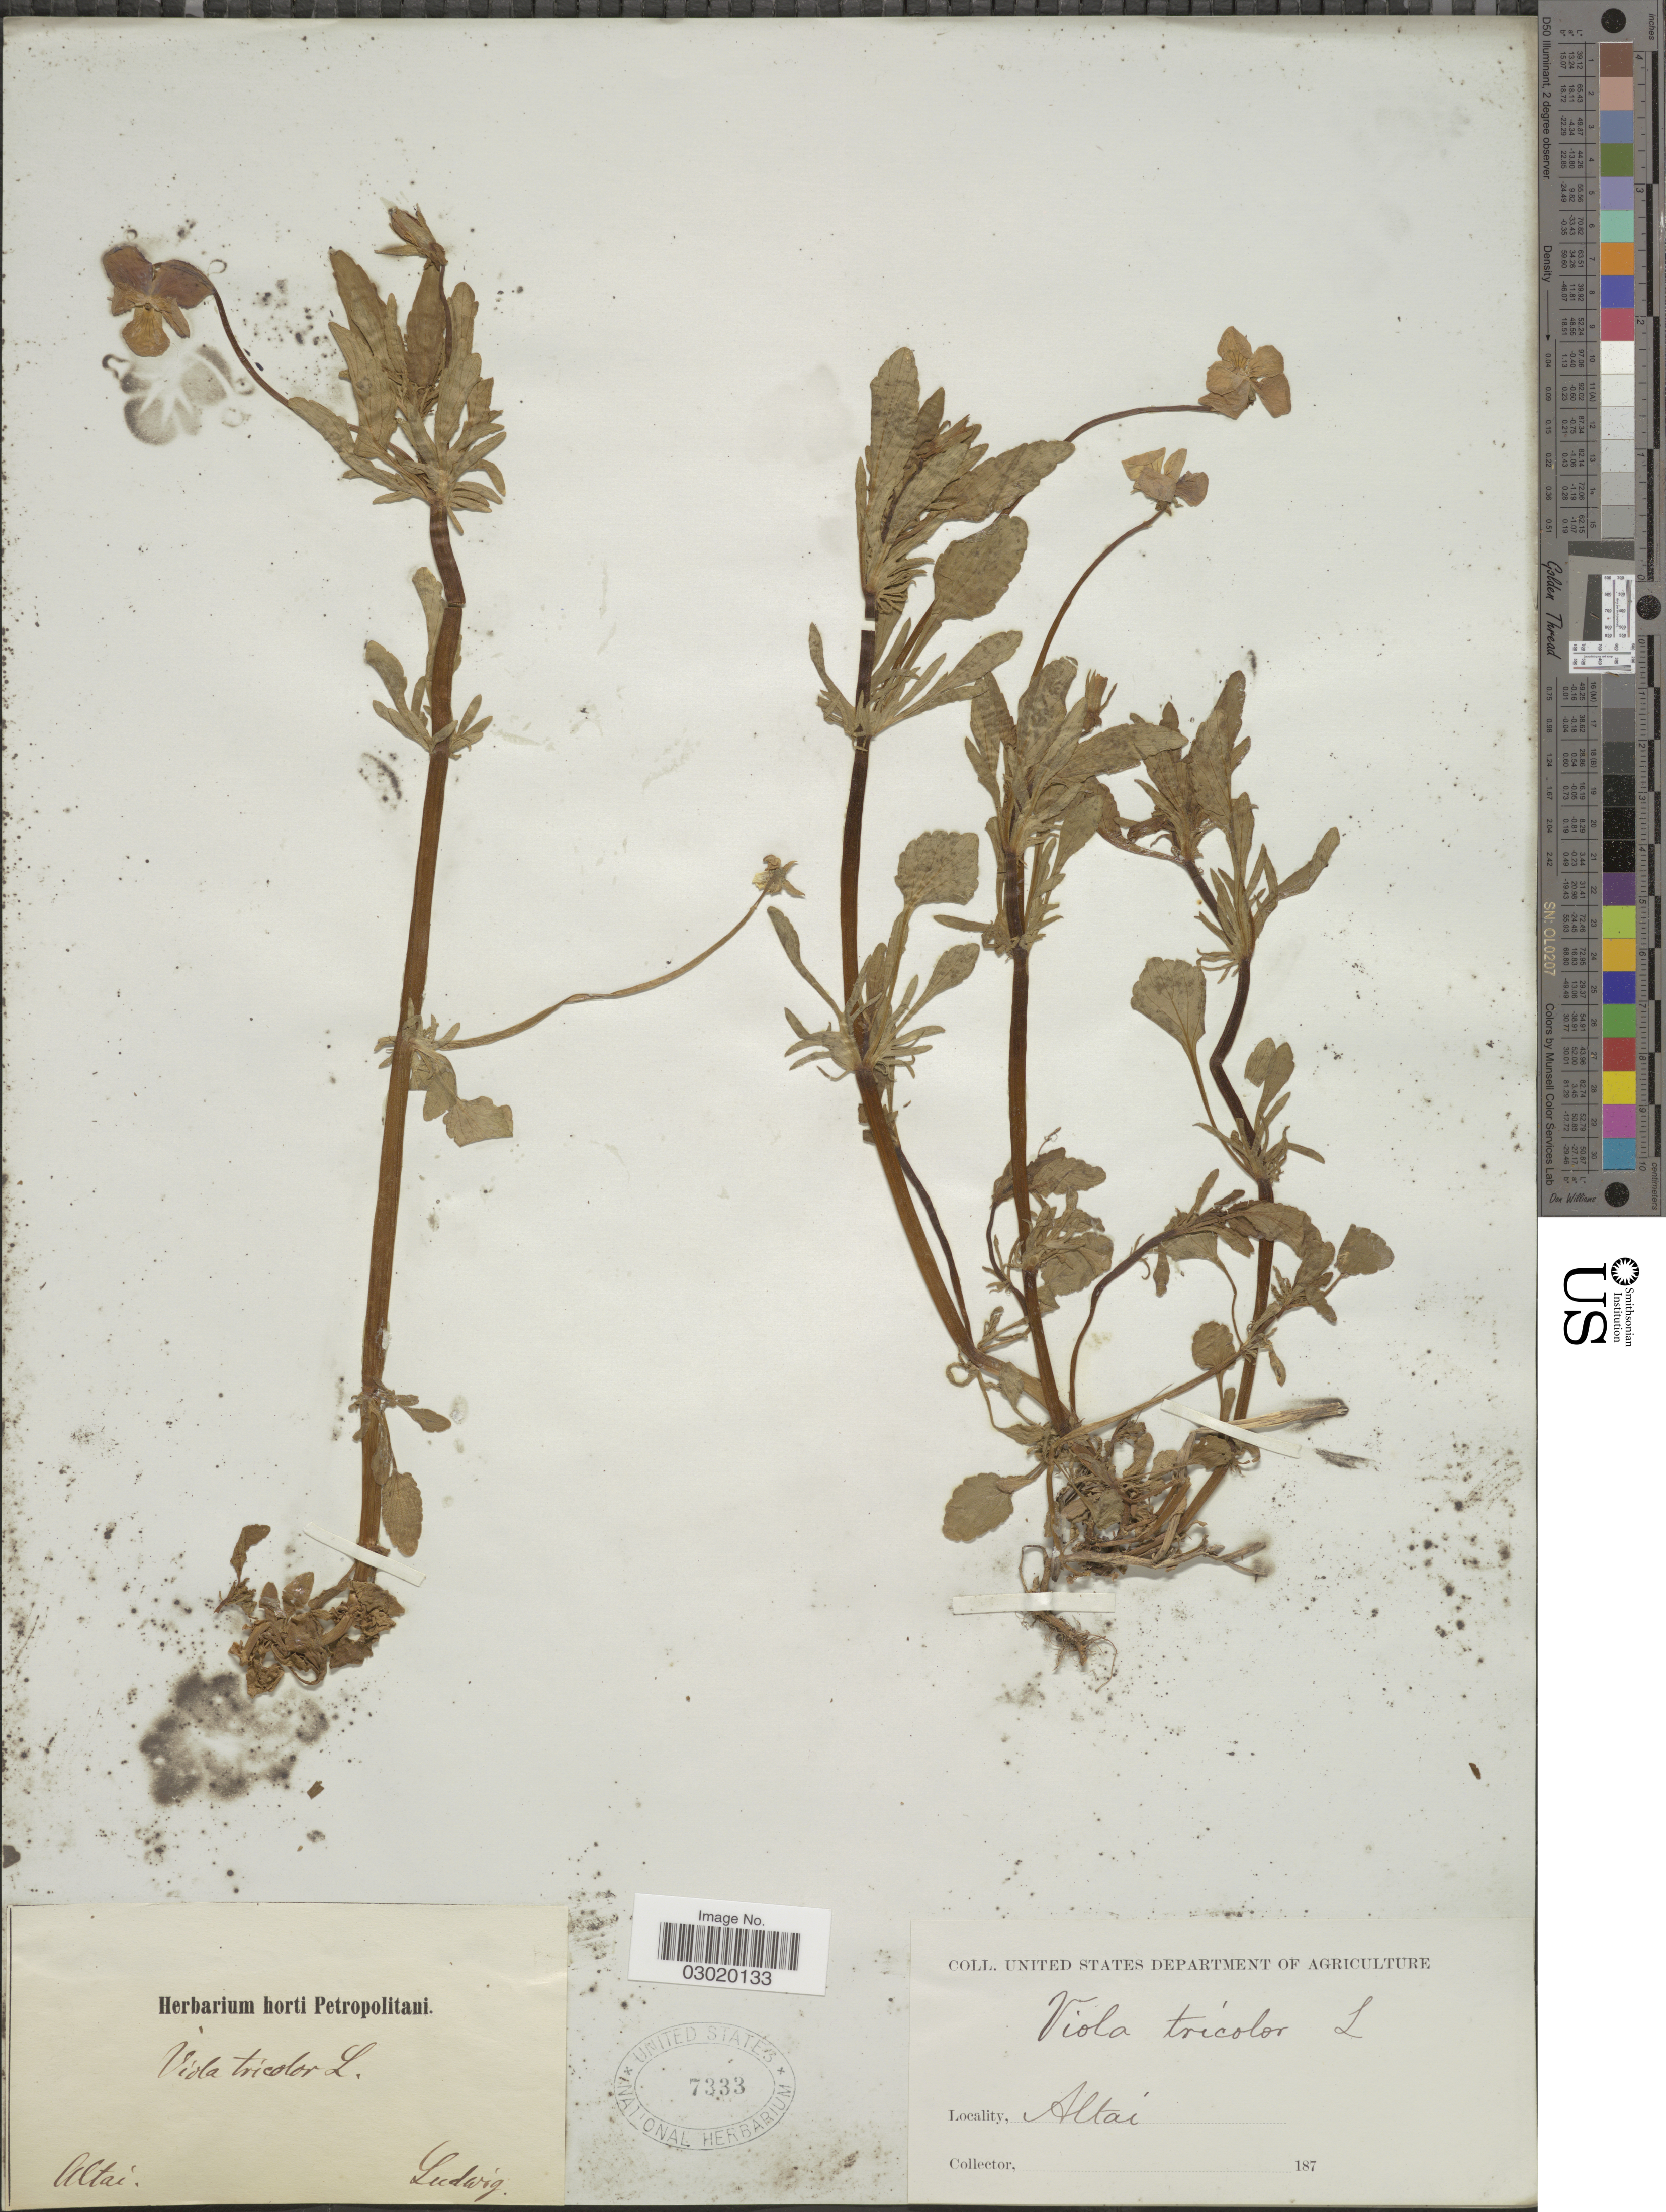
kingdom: Plantae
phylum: Tracheophyta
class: Magnoliopsida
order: Malpighiales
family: Violaceae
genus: Viola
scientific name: Viola tricolor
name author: L.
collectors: Ludwig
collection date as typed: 187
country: Russian Federation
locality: Altai.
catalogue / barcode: US 7333